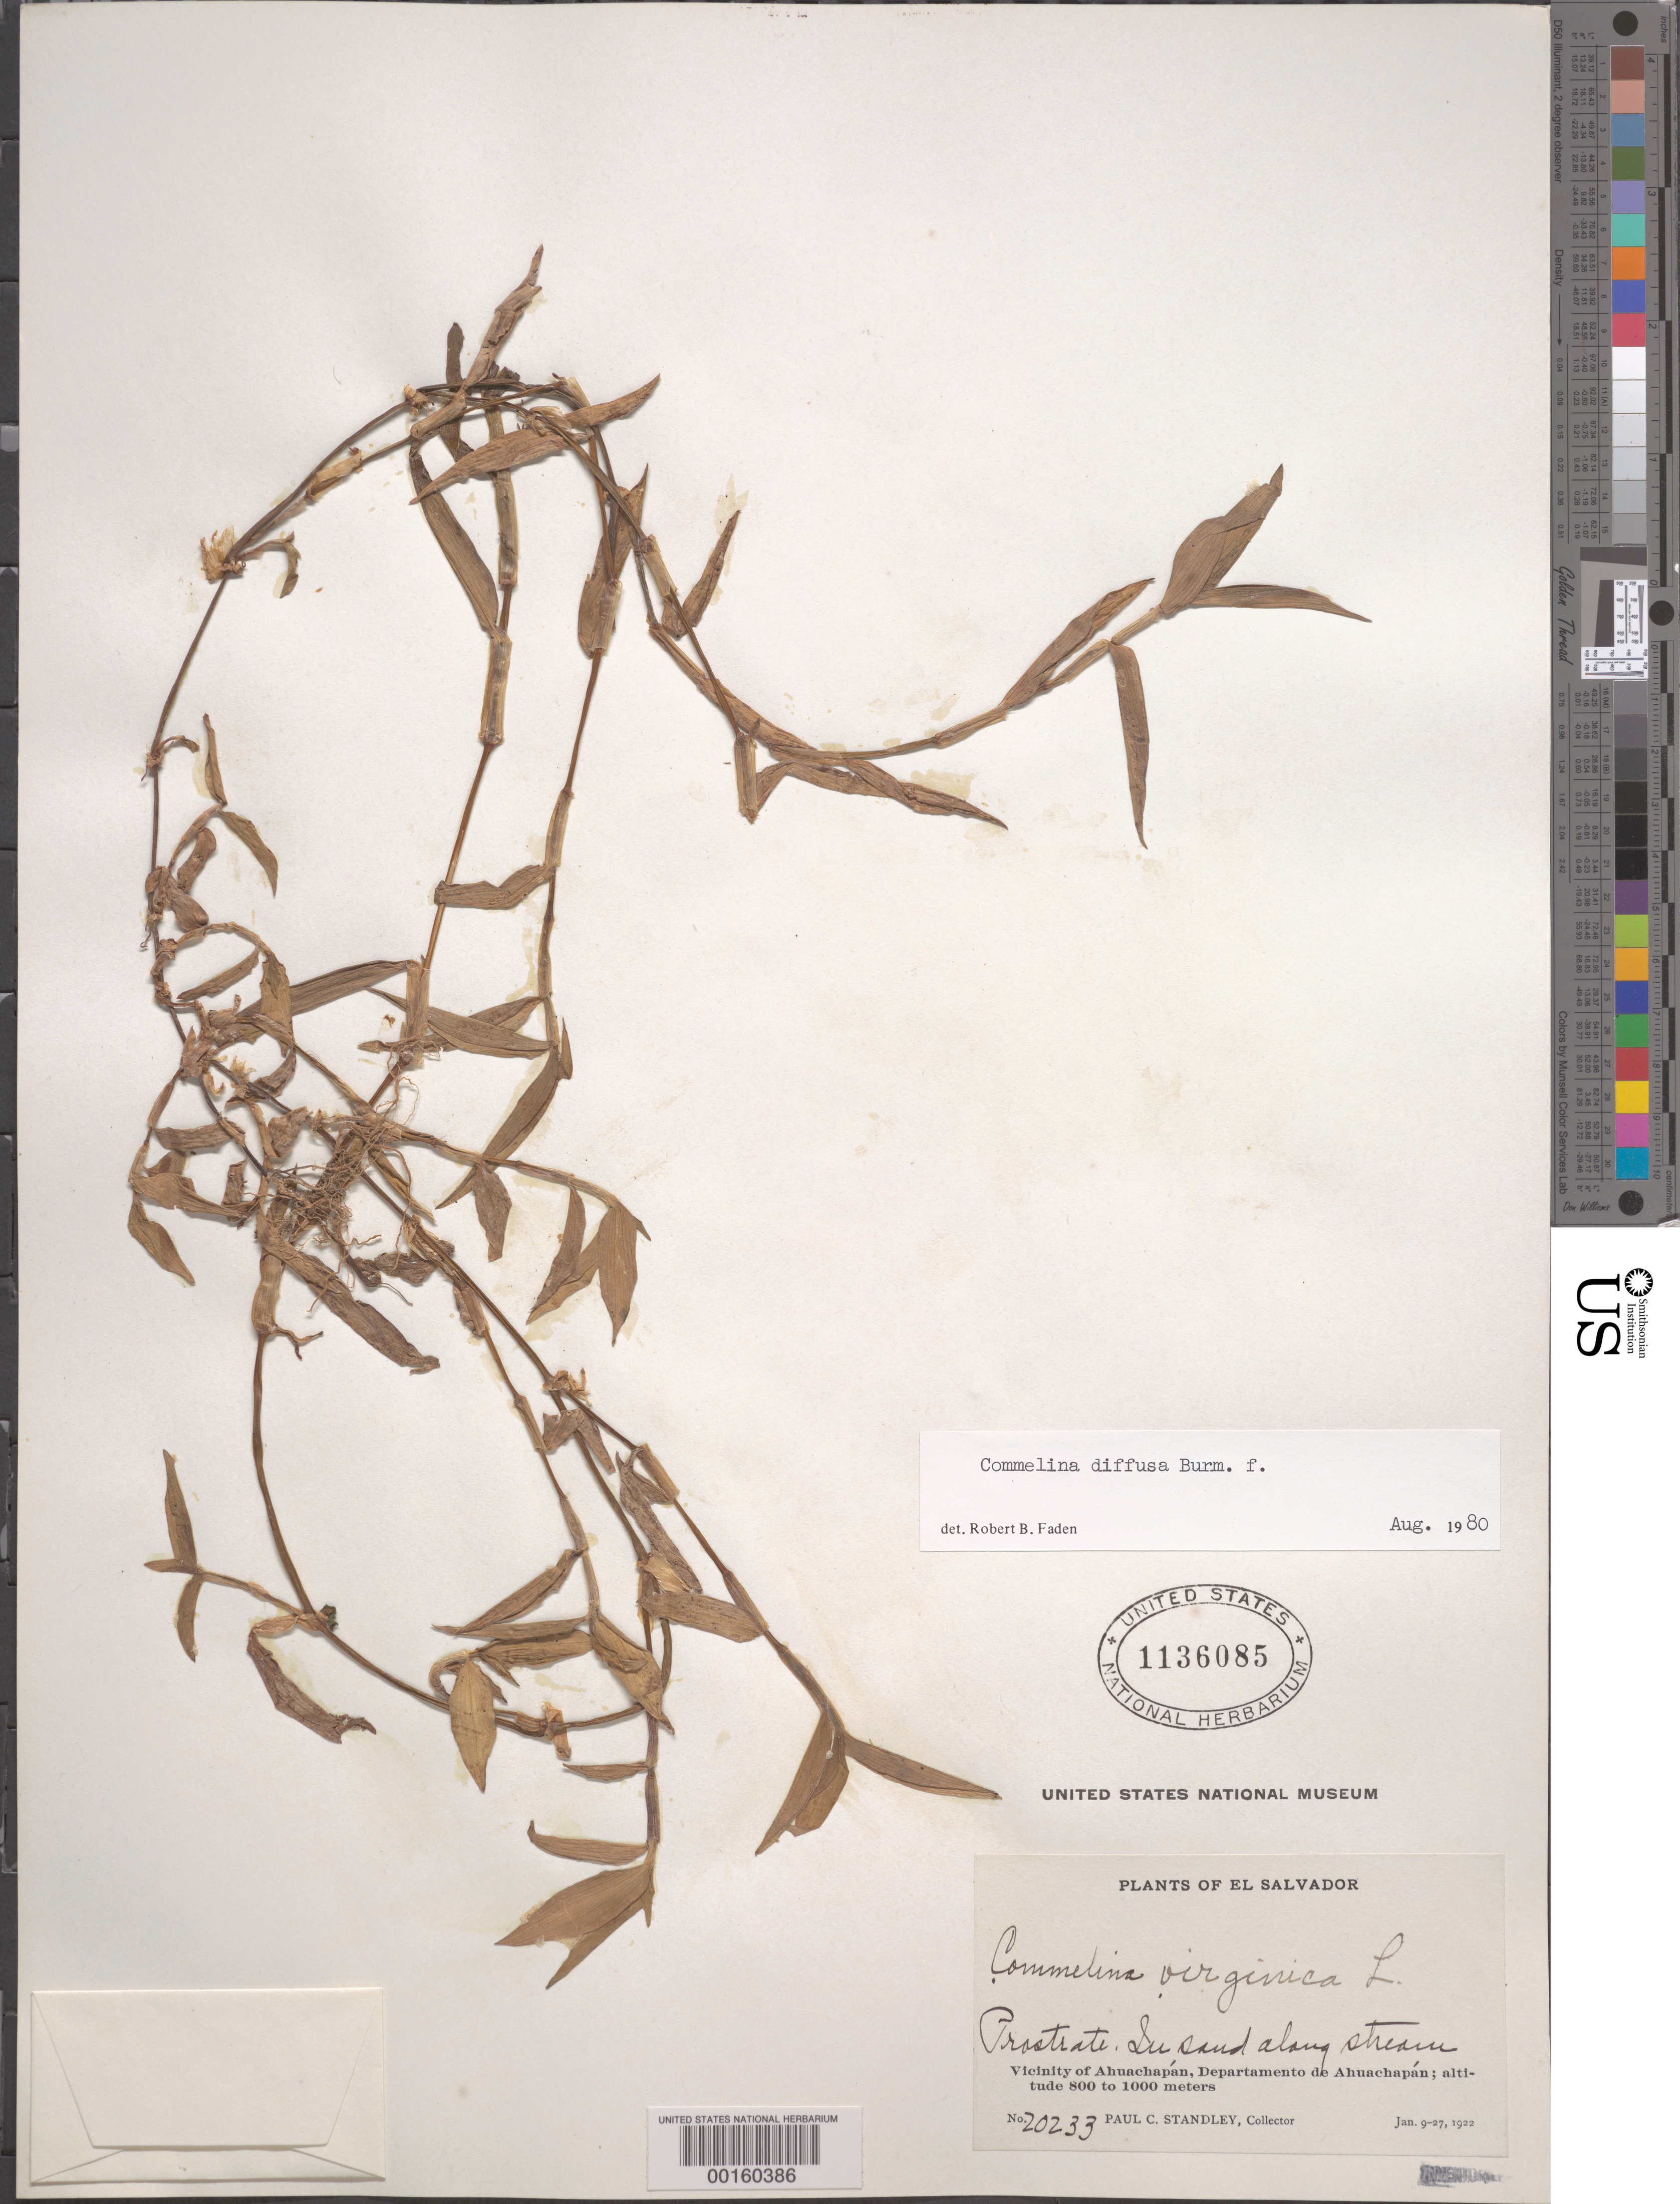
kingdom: Plantae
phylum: Tracheophyta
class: Liliopsida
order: Commelinales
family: Commelinaceae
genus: Commelina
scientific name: Commelina diffusa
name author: Burm. f.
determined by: Faden, Robert B., (US), Smithsonian Institution - National Museum of Natural History (UNITED STATES)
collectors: P. C. Standley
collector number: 20233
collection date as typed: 09 Jan 1922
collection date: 1922-01-09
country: El Salvador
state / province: Ahuachapán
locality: Ahuachapan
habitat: Moist sand, along stream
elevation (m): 800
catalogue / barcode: US 1136085